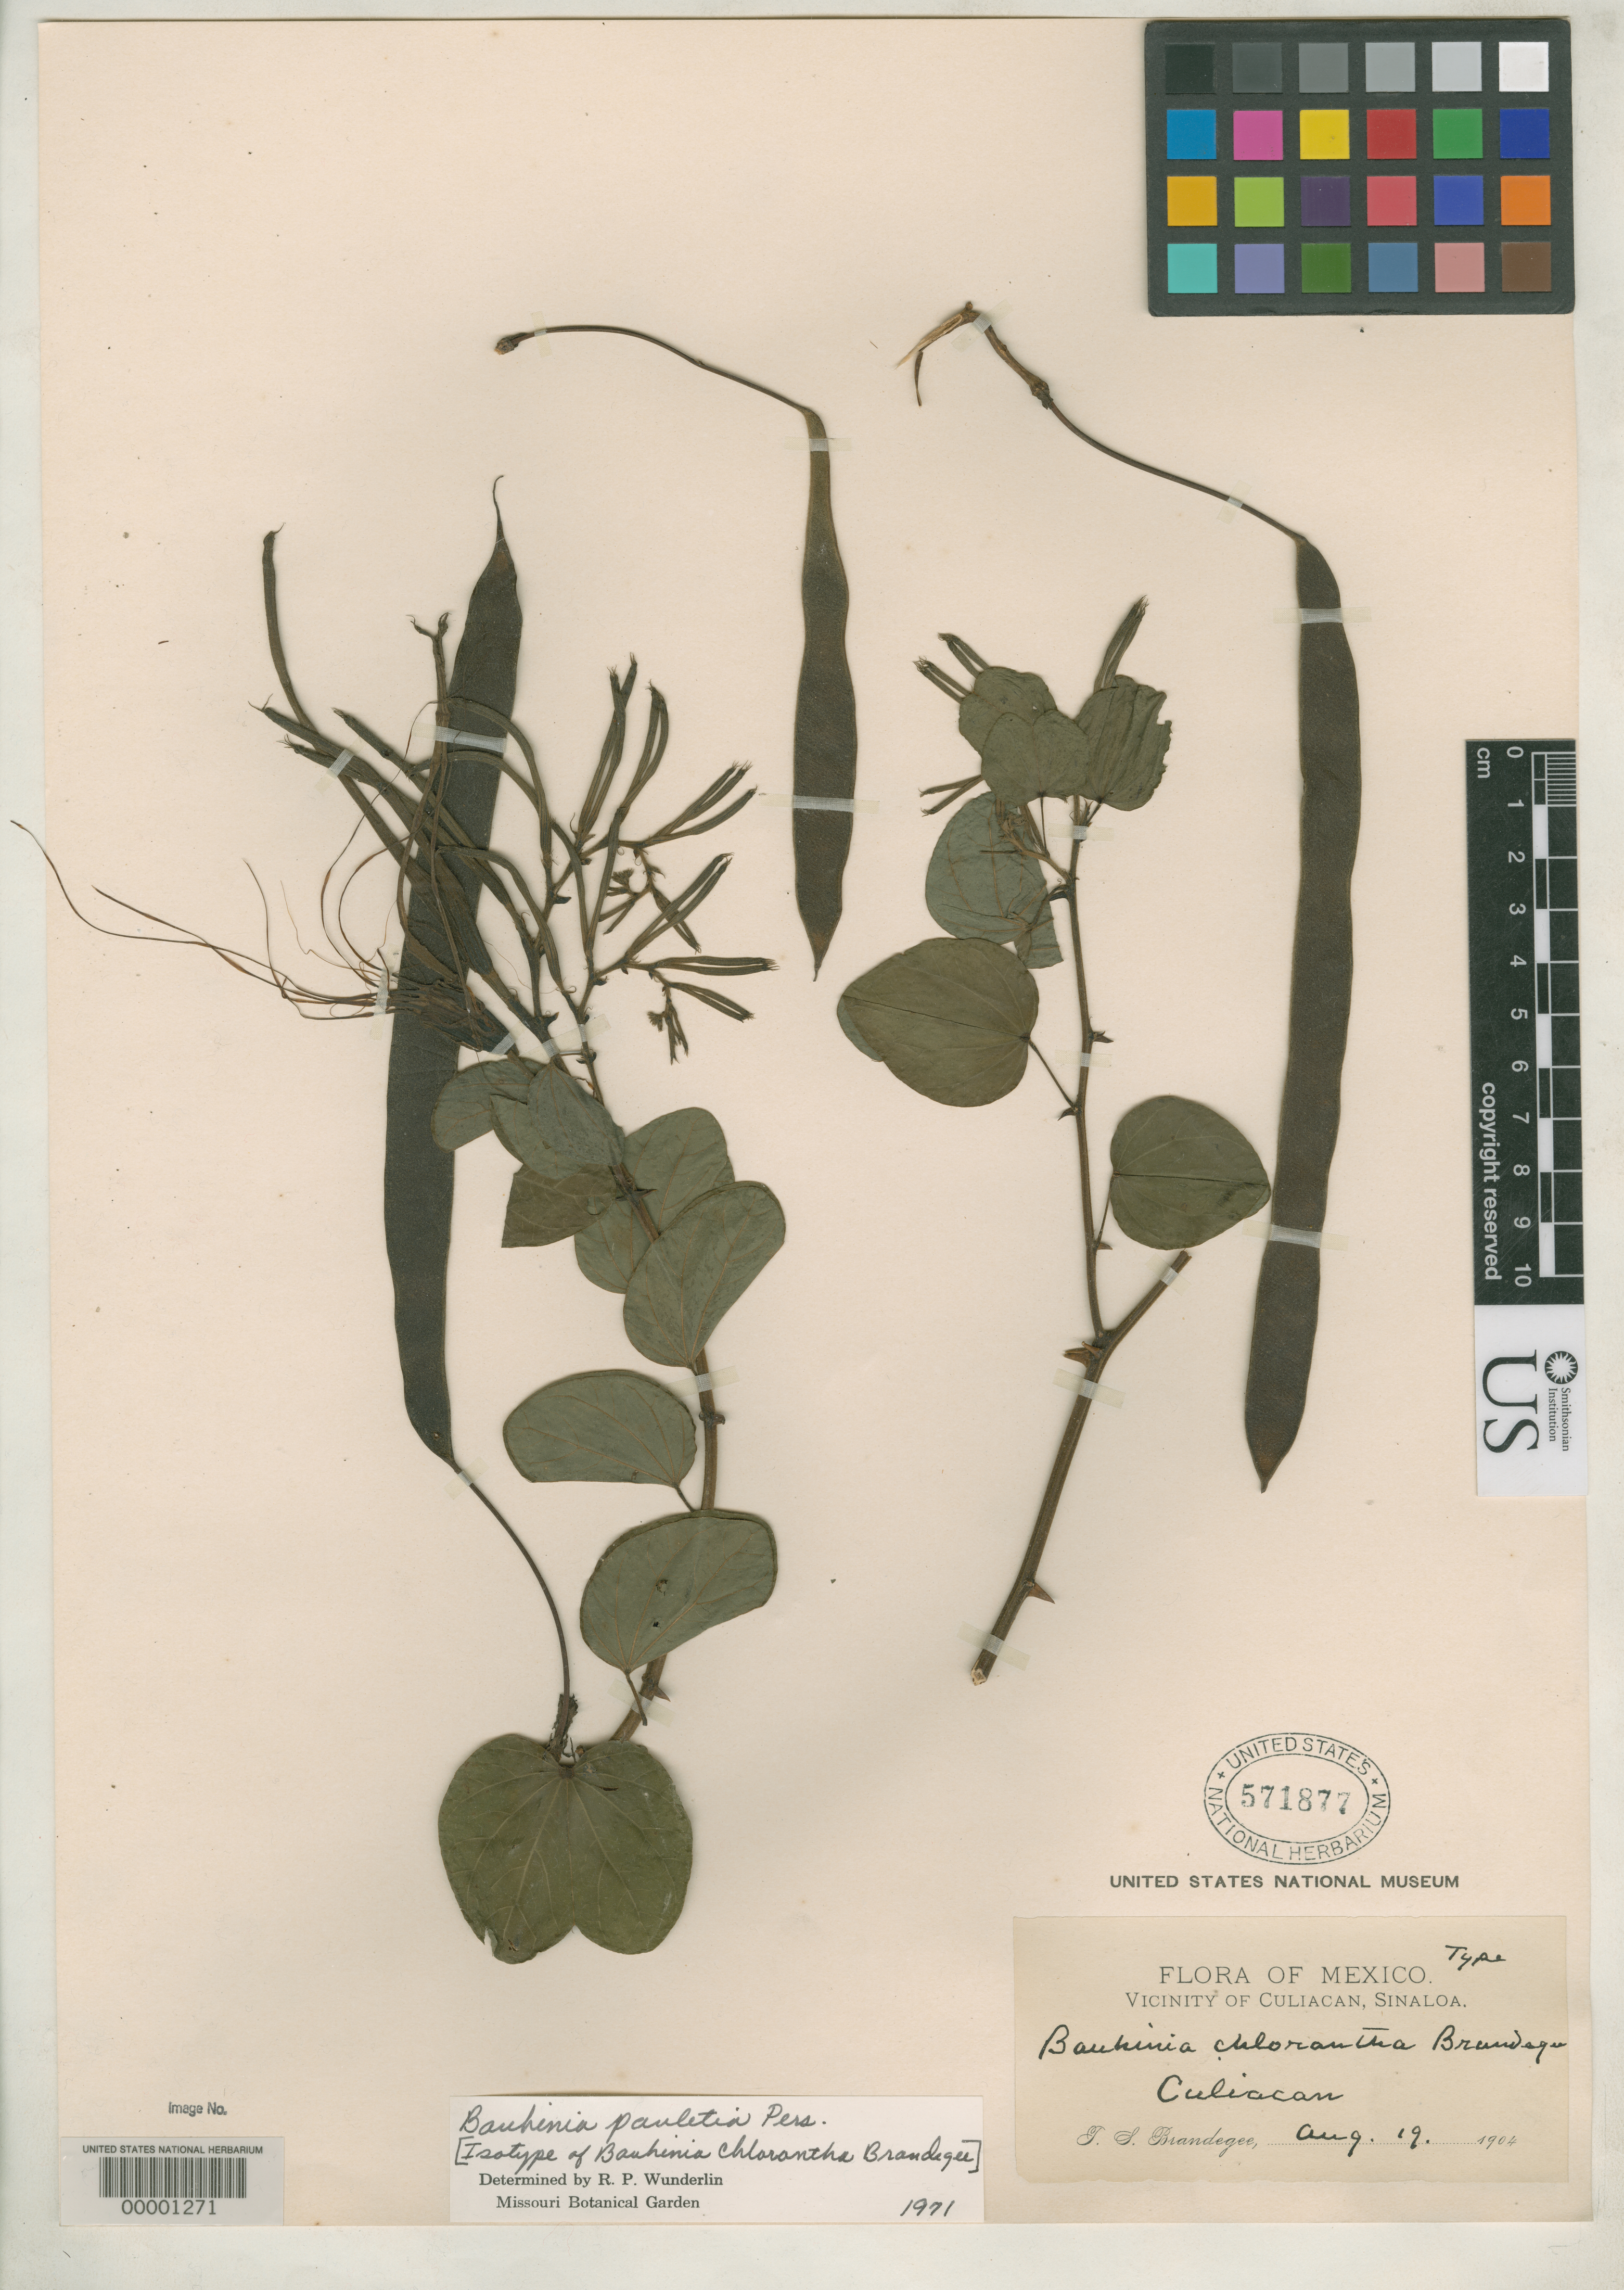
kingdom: Plantae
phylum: Tracheophyta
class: Magnoliopsida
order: Fabales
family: Fabaceae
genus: Bauhinia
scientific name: Bauhinia chlorantha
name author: Brandegee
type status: Isotype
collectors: T. S. Brandegee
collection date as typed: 19 Aug 1904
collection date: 1904-08-19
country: Mexico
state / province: Sinaloa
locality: Culiacan.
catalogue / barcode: US 571877